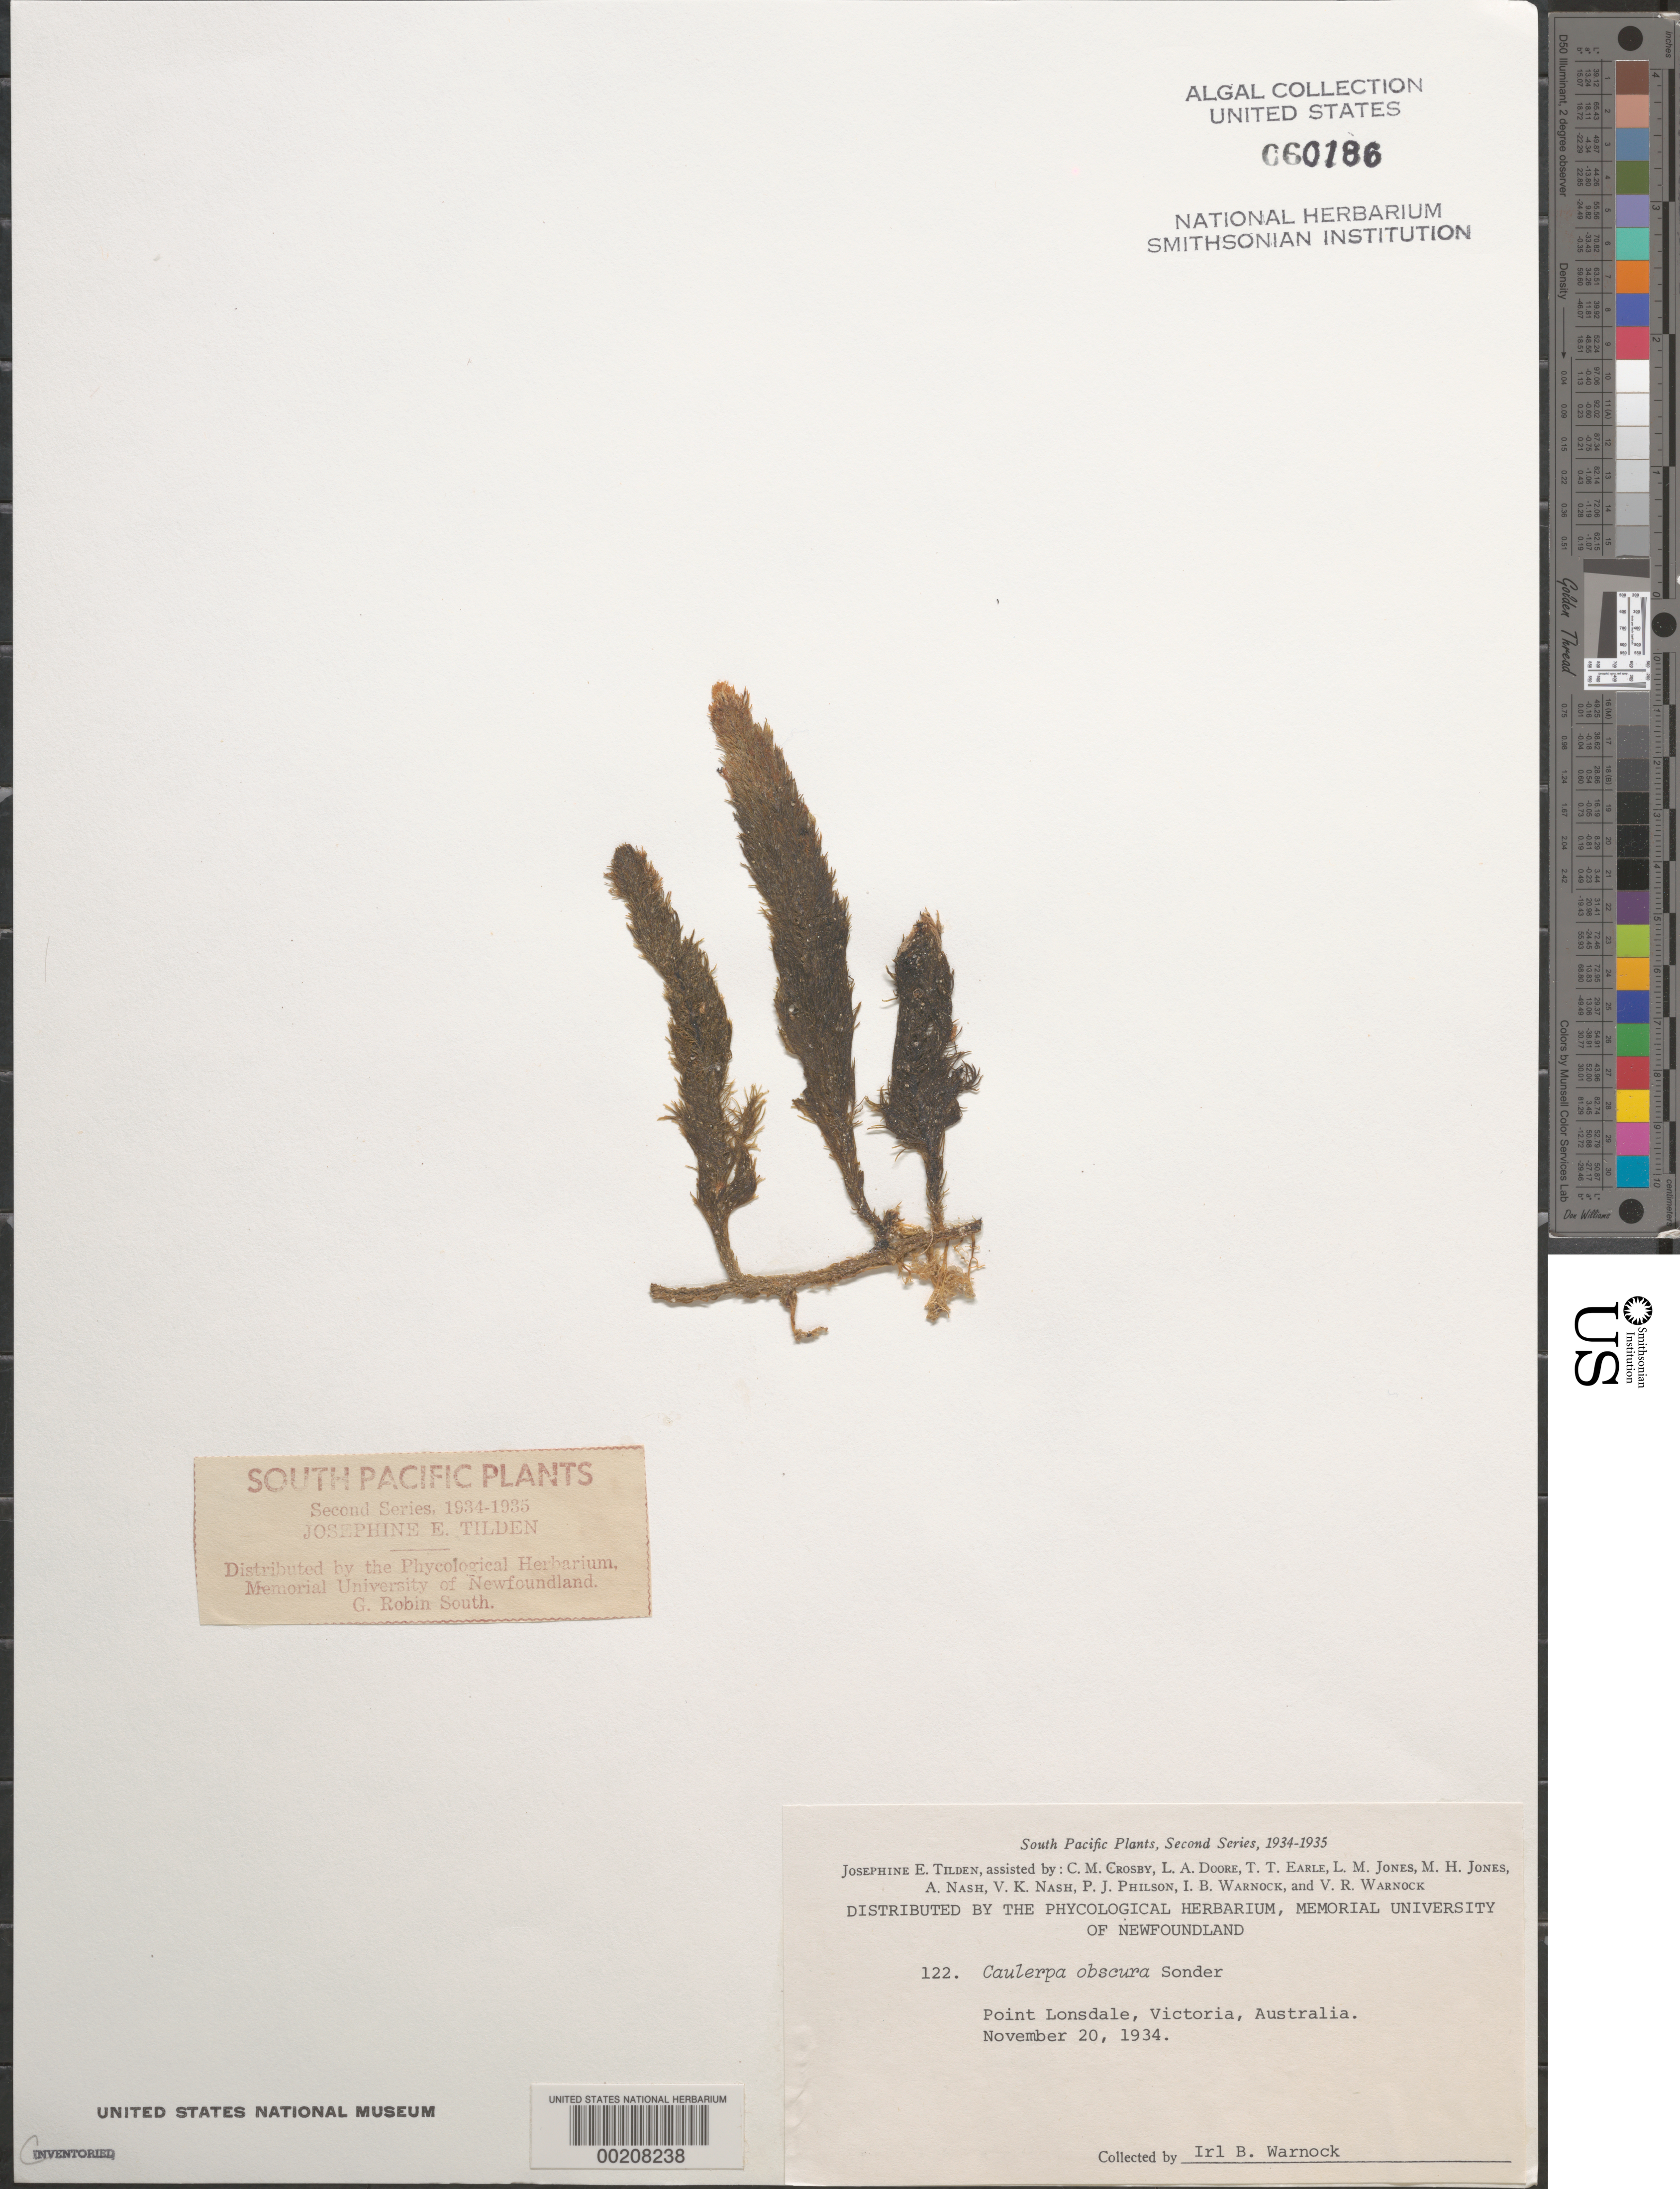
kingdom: Plantae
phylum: Chlorophyta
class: Ulvophyceae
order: Bryopsidales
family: Caulerpaceae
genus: Caulerpa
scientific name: Caulerpa obscura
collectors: I. Warnock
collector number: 122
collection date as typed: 20 Nov 1934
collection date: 1934-11-20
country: Australia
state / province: Victoria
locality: Point lonsdale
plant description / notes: Tilden, South Pacific Plants, Second Series, 1934-1935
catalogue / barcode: US 60186